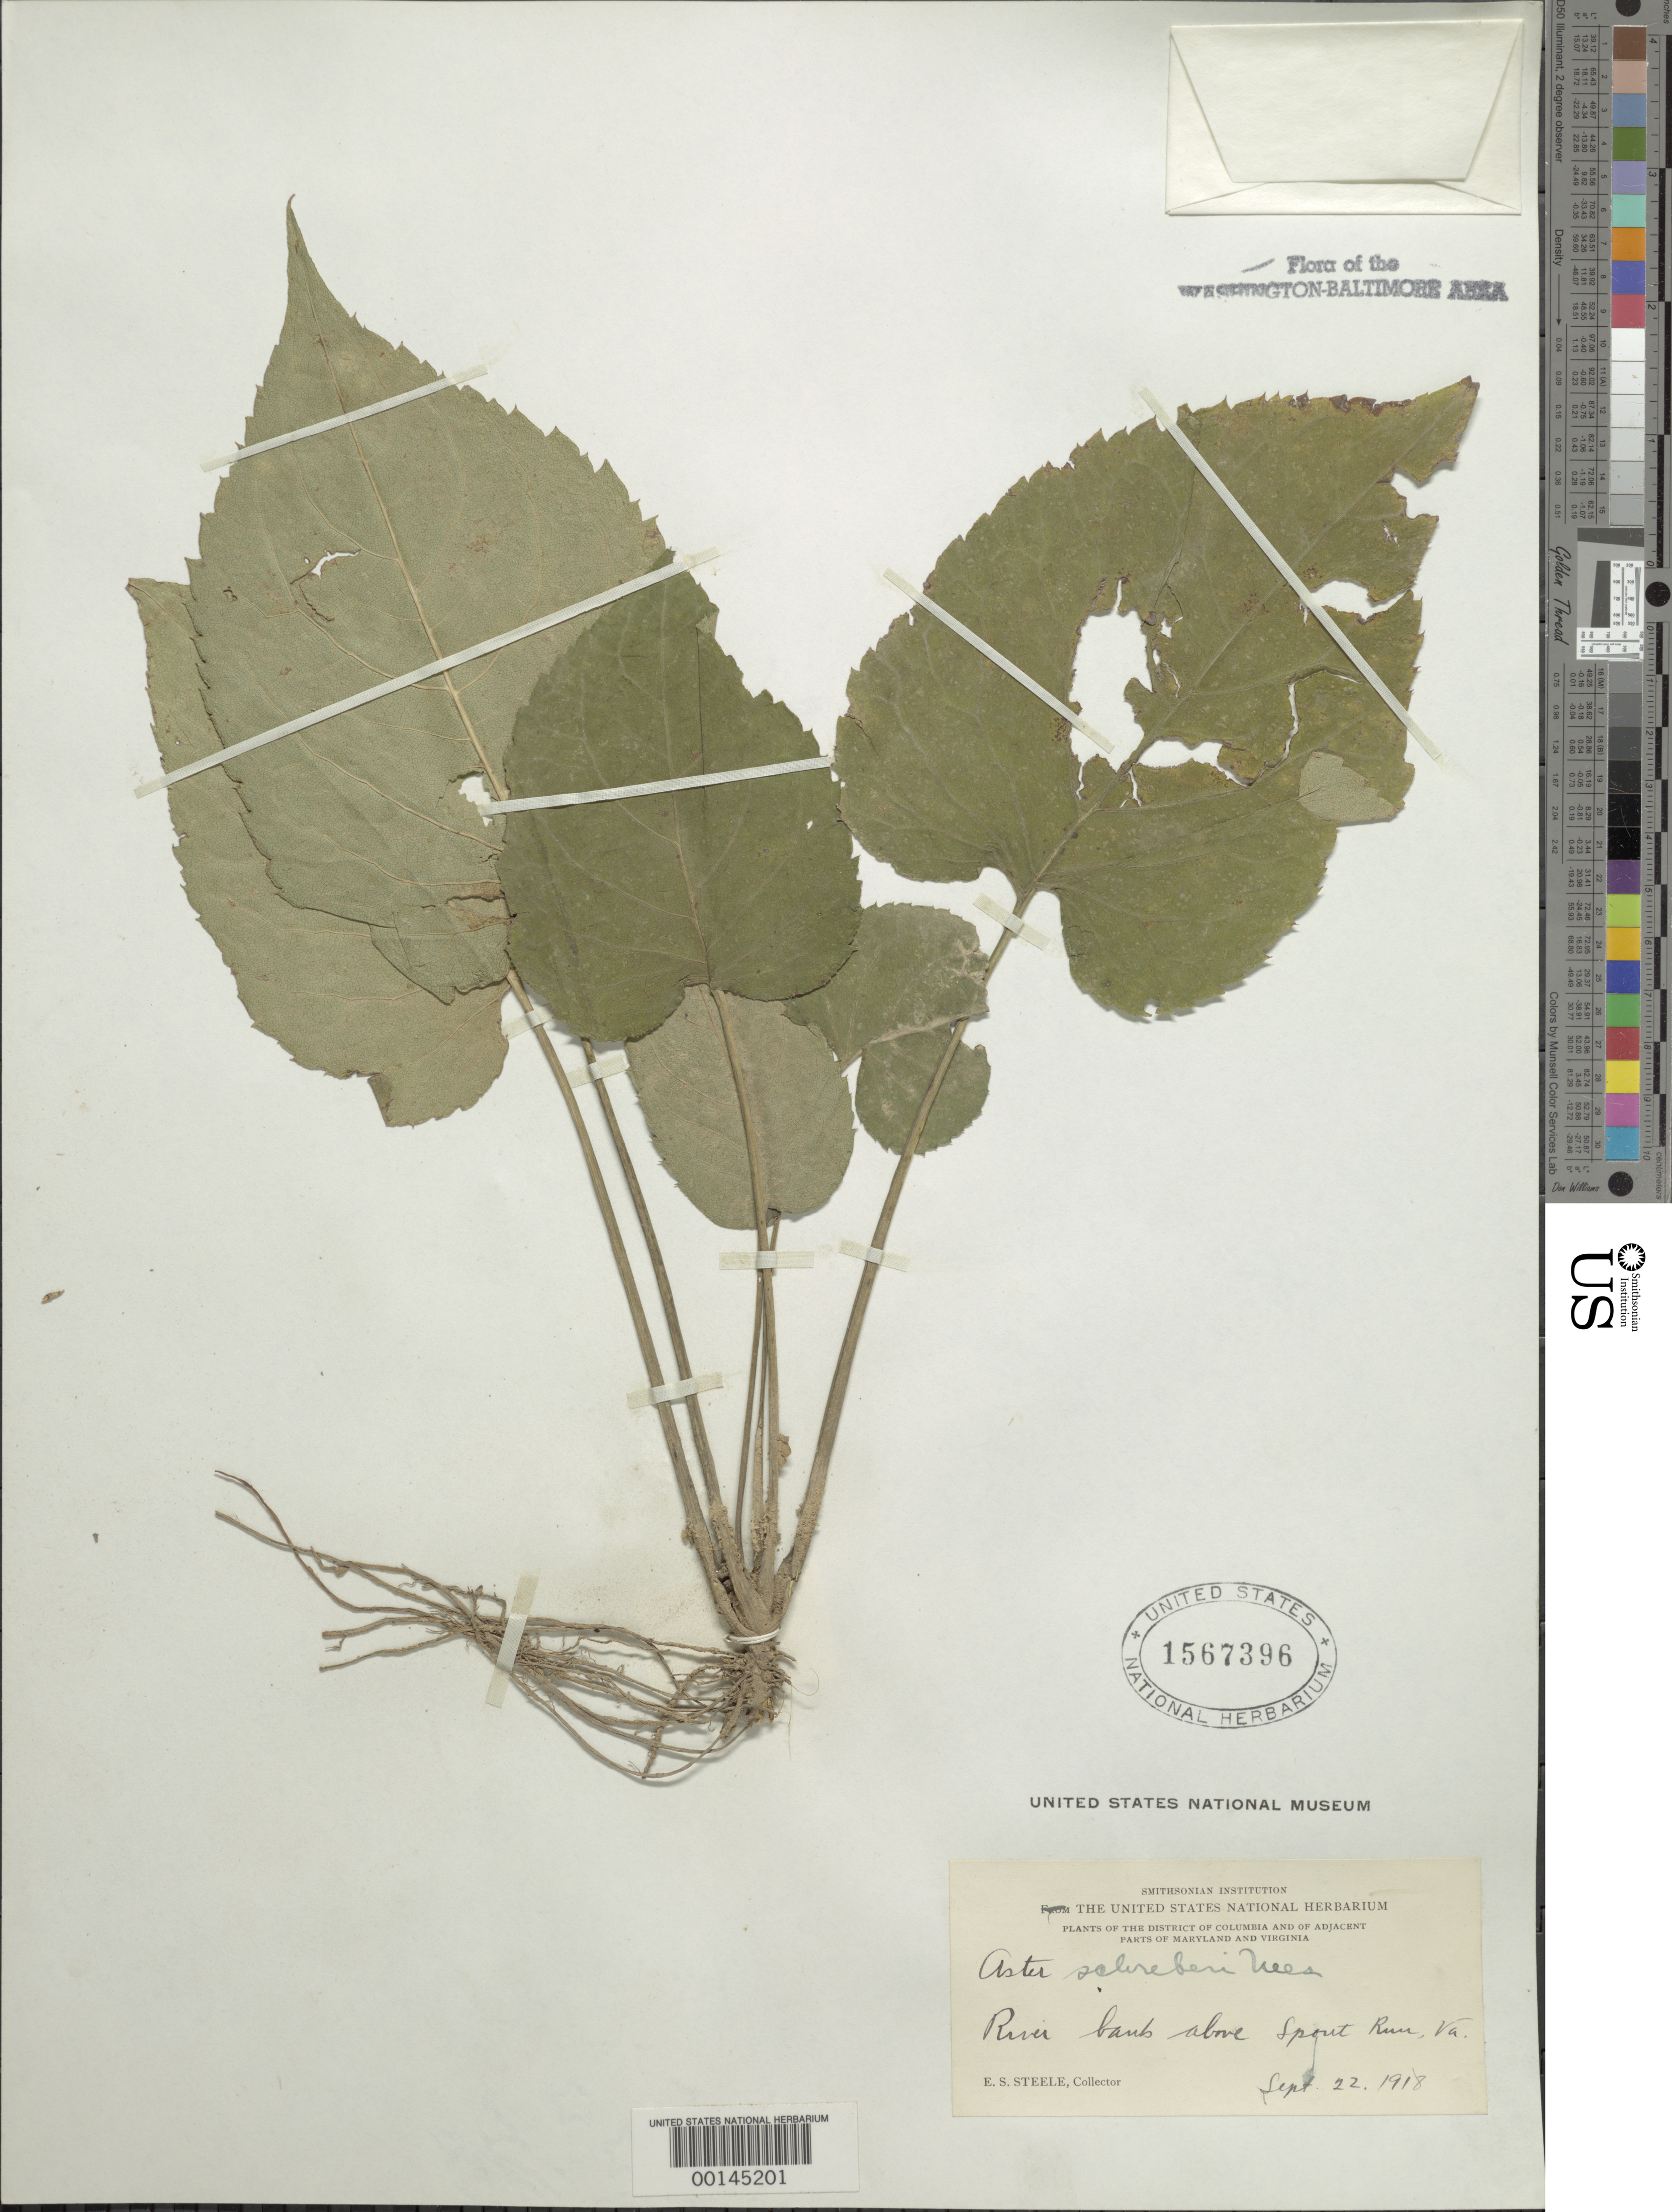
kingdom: Plantae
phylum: Tracheophyta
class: Magnoliopsida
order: Asterales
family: Asteraceae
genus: Eurybia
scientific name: Eurybia schreberi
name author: (Nees) Nees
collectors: E. Steele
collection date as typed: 22 Sep 1918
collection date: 1918-09-22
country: United States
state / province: Virginia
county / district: Fairfax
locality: Potomac bank above Spout Run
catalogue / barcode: US 1567396